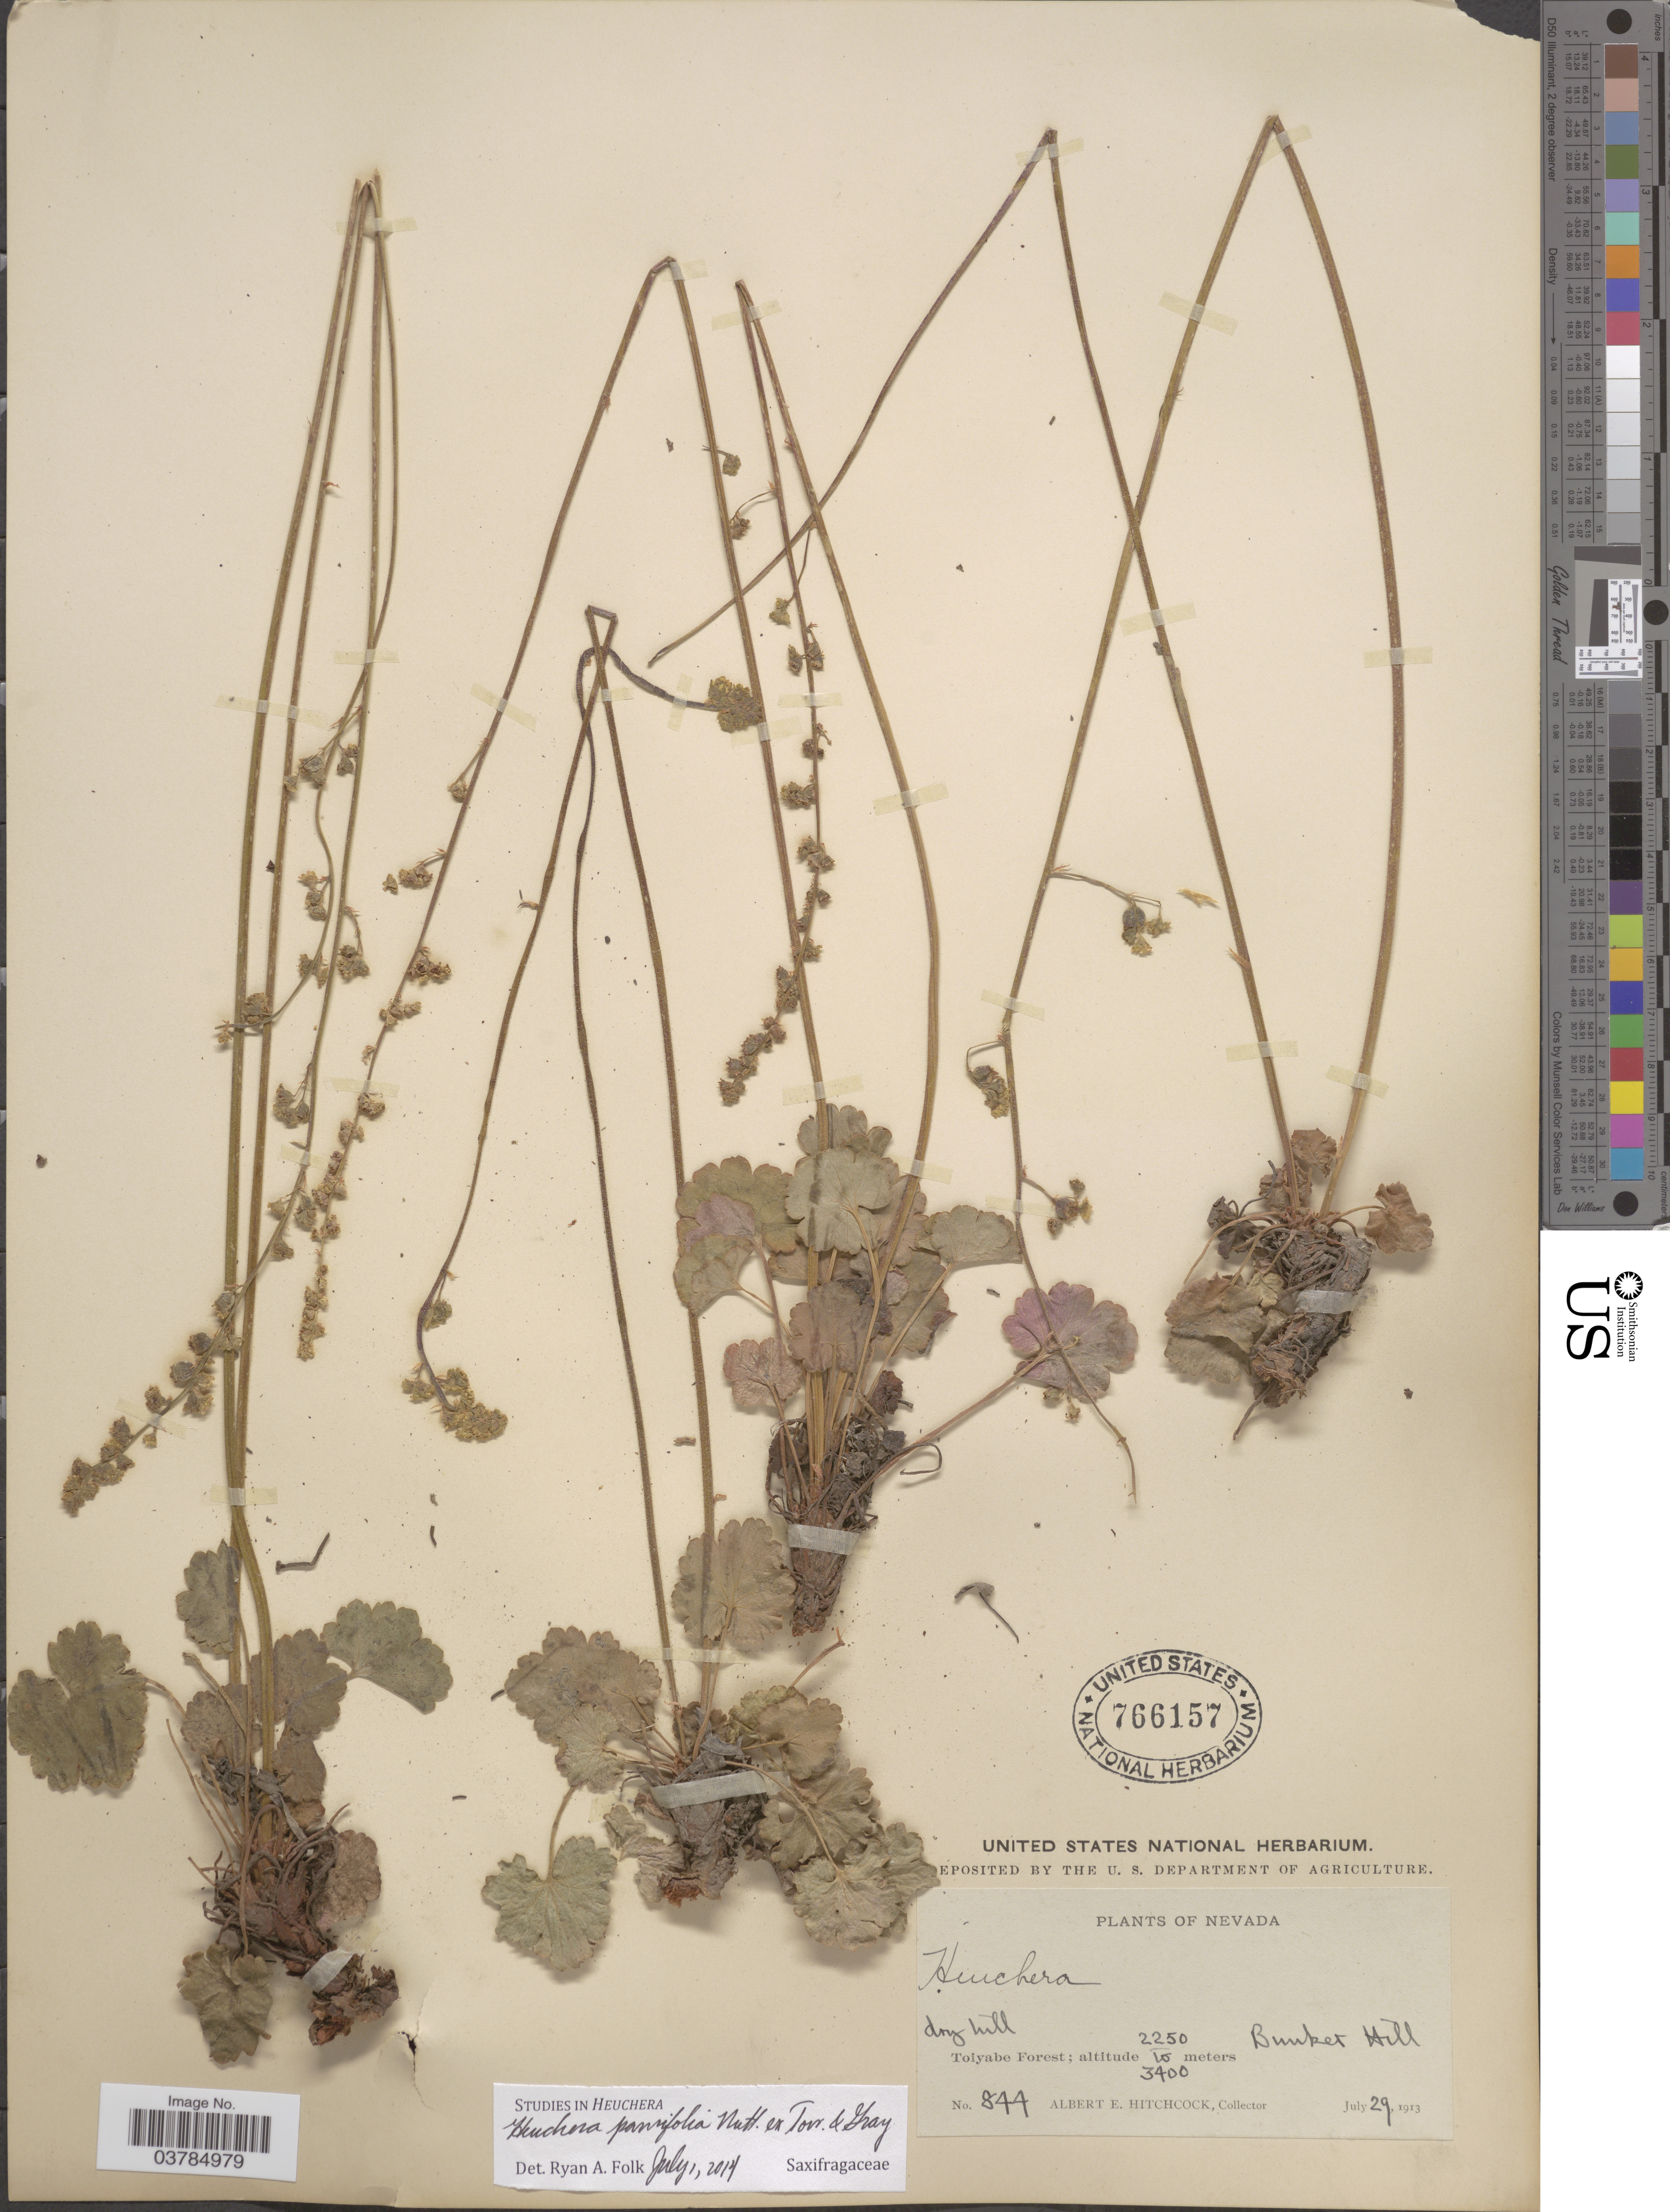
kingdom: Plantae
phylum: Tracheophyta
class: Magnoliopsida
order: Saxifragales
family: Saxifragaceae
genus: Heuchera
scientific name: Heuchera parvifolia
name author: Nutt.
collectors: A. S. Hitchcock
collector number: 844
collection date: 1913-07-29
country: United States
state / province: Nevada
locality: Toiyabe Forest. Bunker Hill.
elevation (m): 2250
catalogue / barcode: US 766157